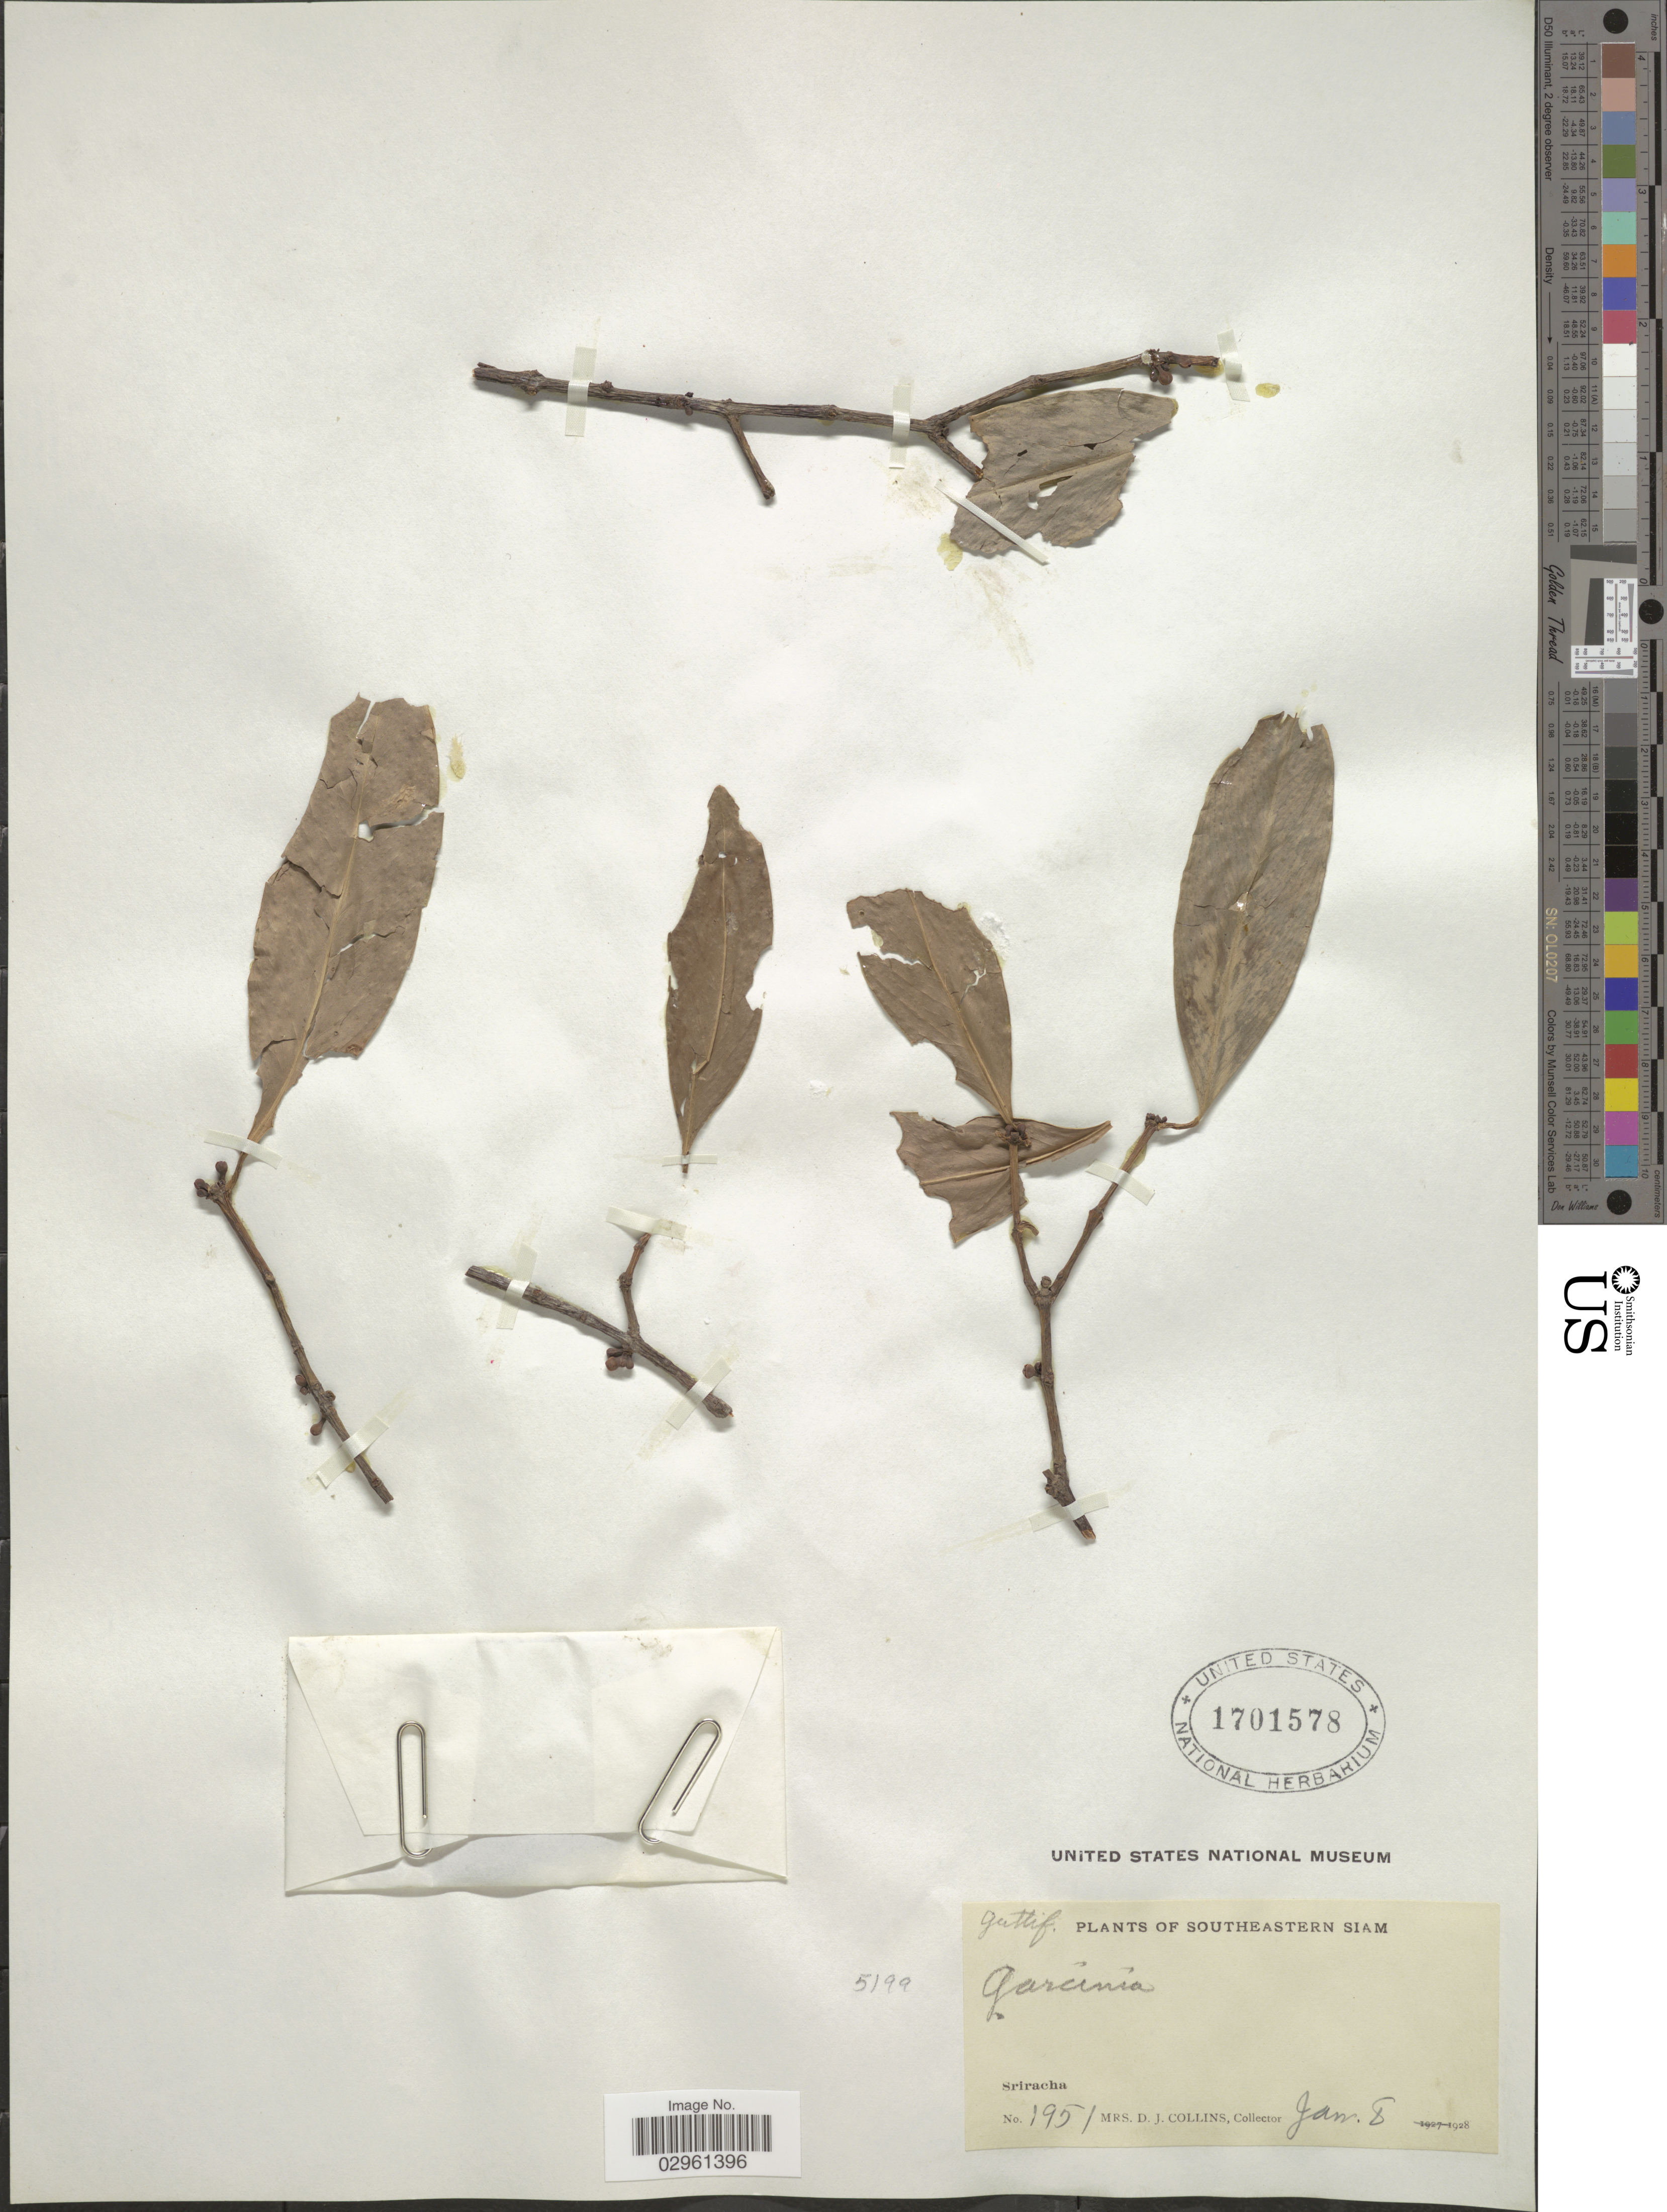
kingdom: Plantae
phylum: Tracheophyta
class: Magnoliopsida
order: Malpighiales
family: Clusiaceae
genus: Garcinia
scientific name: Garcinia sp.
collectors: Mrs. D. J. Collins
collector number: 1951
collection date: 1928-01-08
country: Thailand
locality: Southeastern Siam, Sriracha.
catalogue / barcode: US 1701578